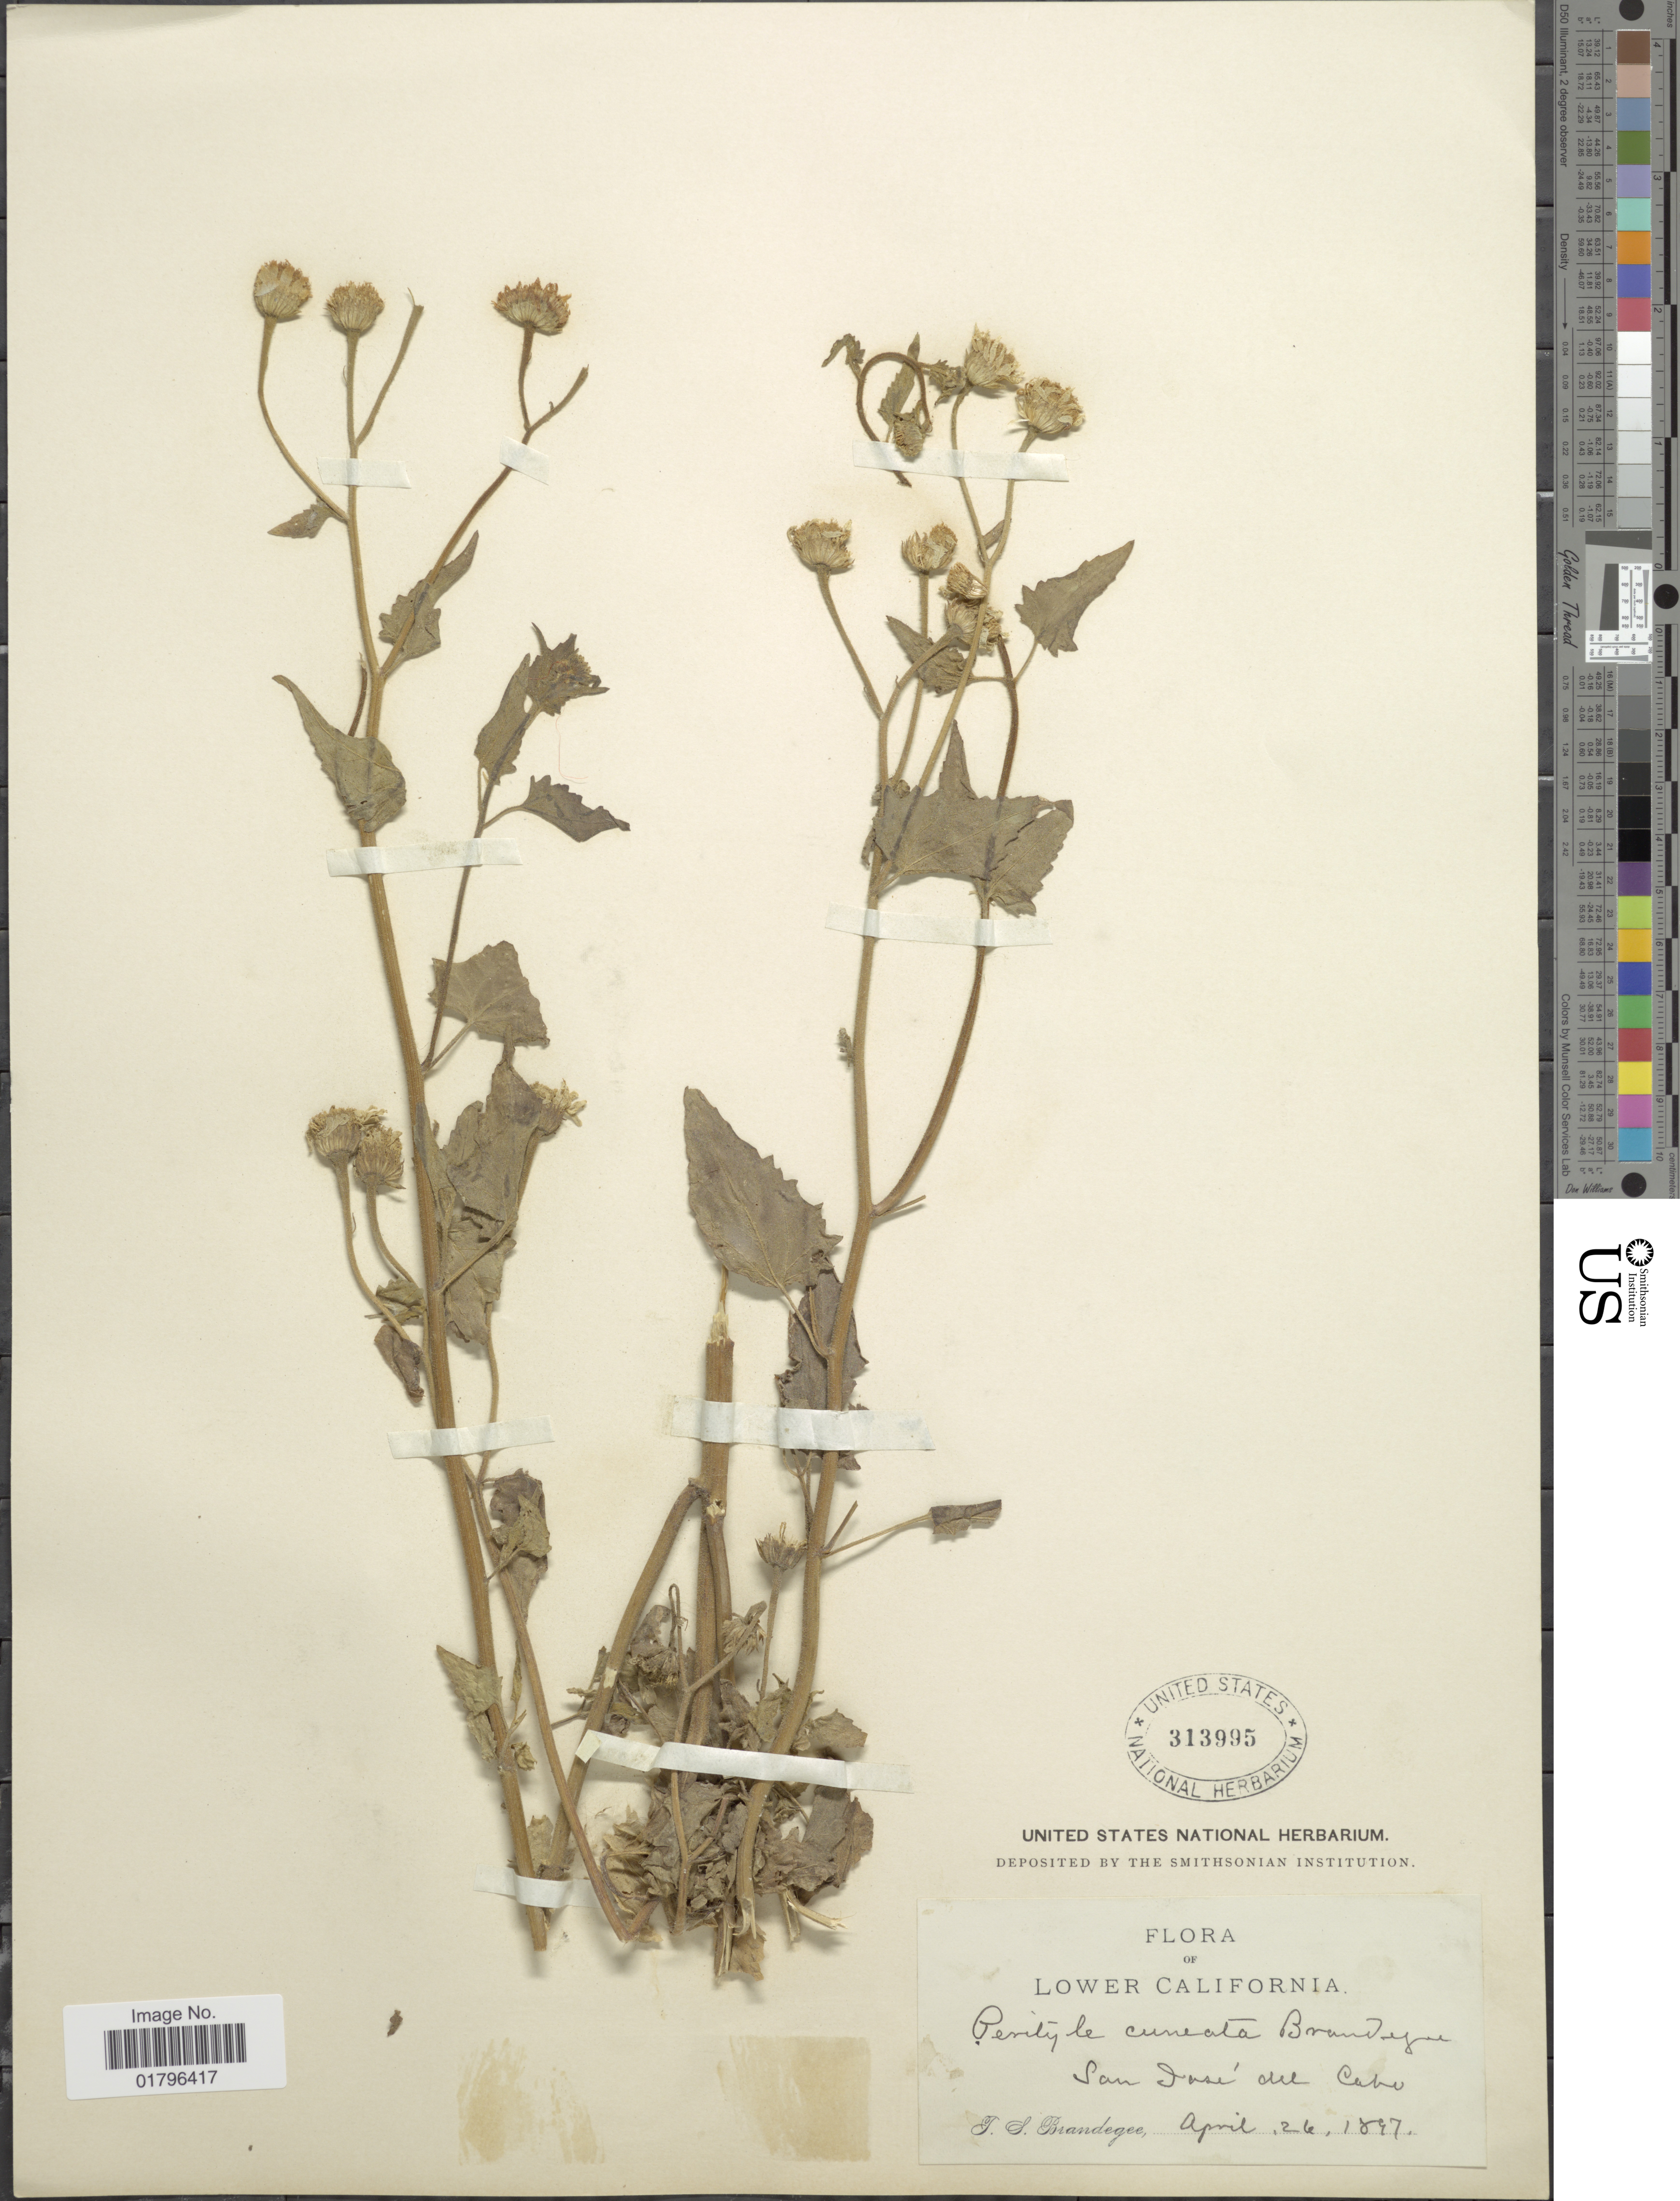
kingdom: Plantae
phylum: Tracheophyta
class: Magnoliopsida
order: Asterales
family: Asteraceae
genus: Perityle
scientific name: Perityle cuneata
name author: Brandegee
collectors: T. S. Brandegee (herbarium)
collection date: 1897-04-26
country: Mexico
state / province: Baja California Sur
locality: Lower California, San Jose del Cabo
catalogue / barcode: US 313995